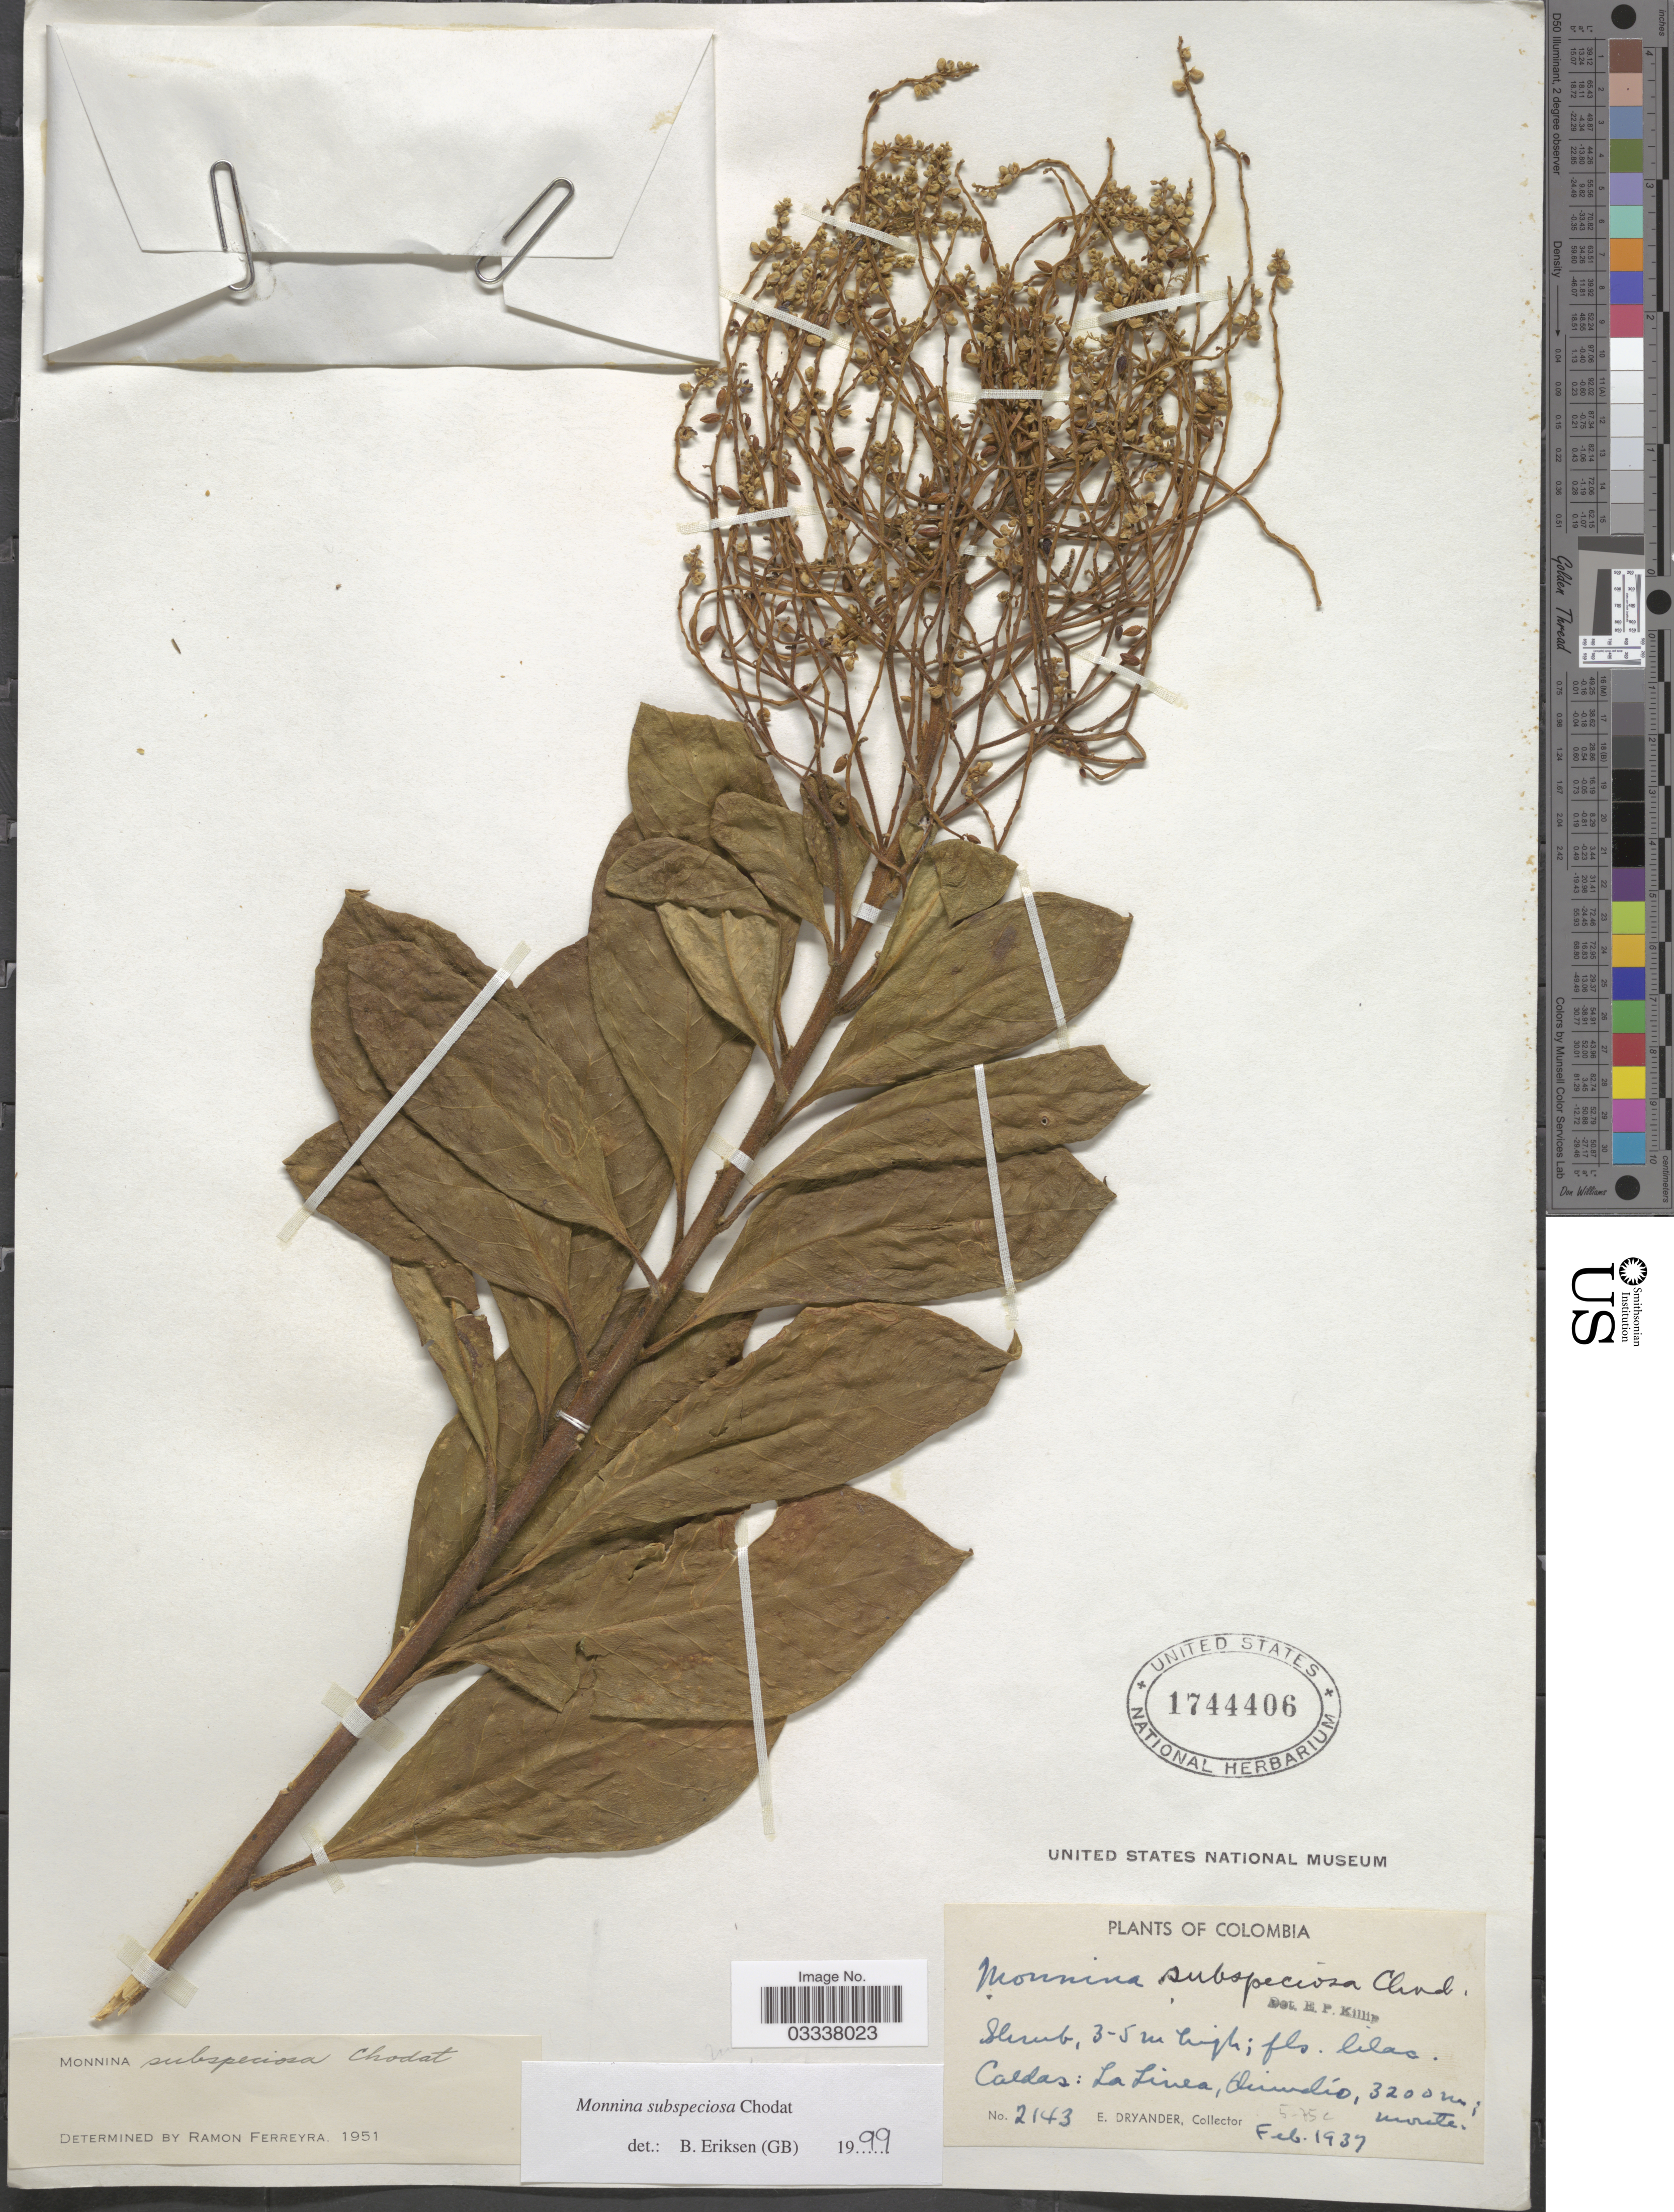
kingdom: Plantae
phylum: Tracheophyta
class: Magnoliopsida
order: Fabales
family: Polygalaceae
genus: Monnina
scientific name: Monnina subspeciosa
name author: Chodat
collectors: E. Dryander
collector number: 2143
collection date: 1937-02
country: Colombia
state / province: Caldas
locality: La Linea, Quindio.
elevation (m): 3200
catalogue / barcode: US 1744406